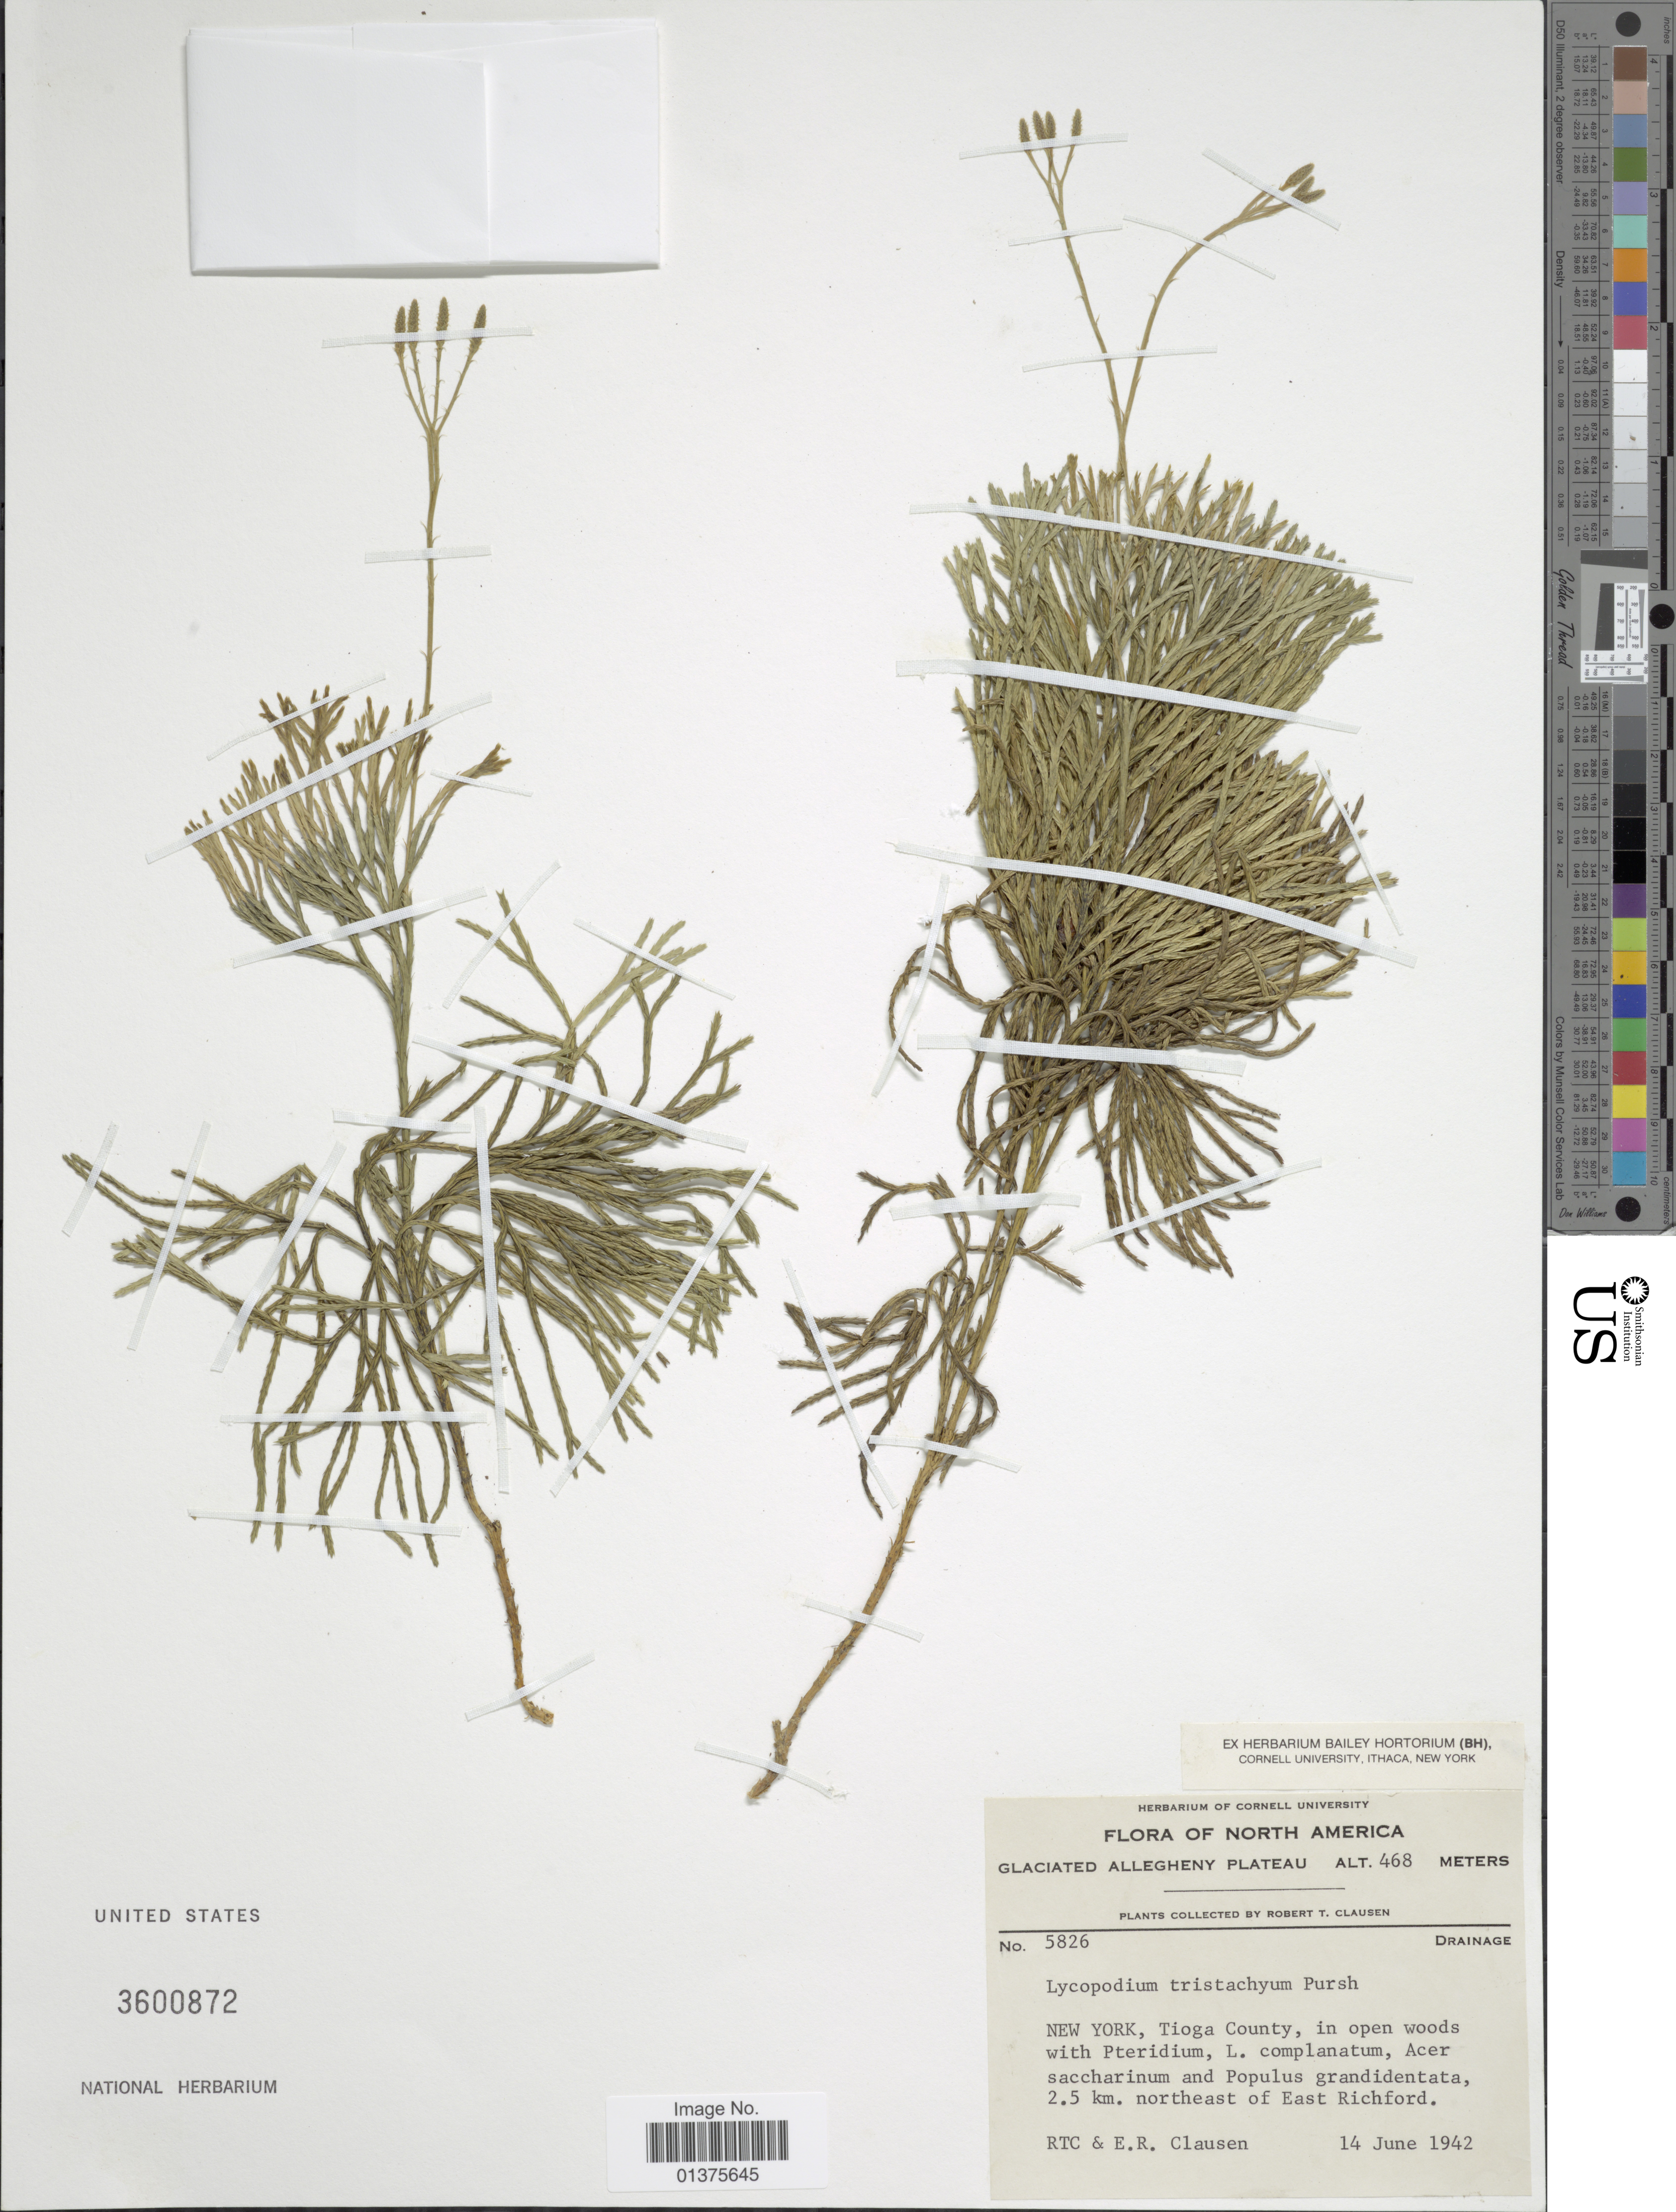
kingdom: Plantae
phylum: Tracheophyta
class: Lycopodiopsida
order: Lycopodiales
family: Lycopodiaceae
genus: Diphasiastrum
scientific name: Diphasiastrum tristachyum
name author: (Pursh) Holub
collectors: R. T. Clausen & E. Clausen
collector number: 5826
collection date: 1942-06-14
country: United States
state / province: New York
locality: Glaciated Allegheny plateau, Tioga County.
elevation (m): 468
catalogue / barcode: US 3600872